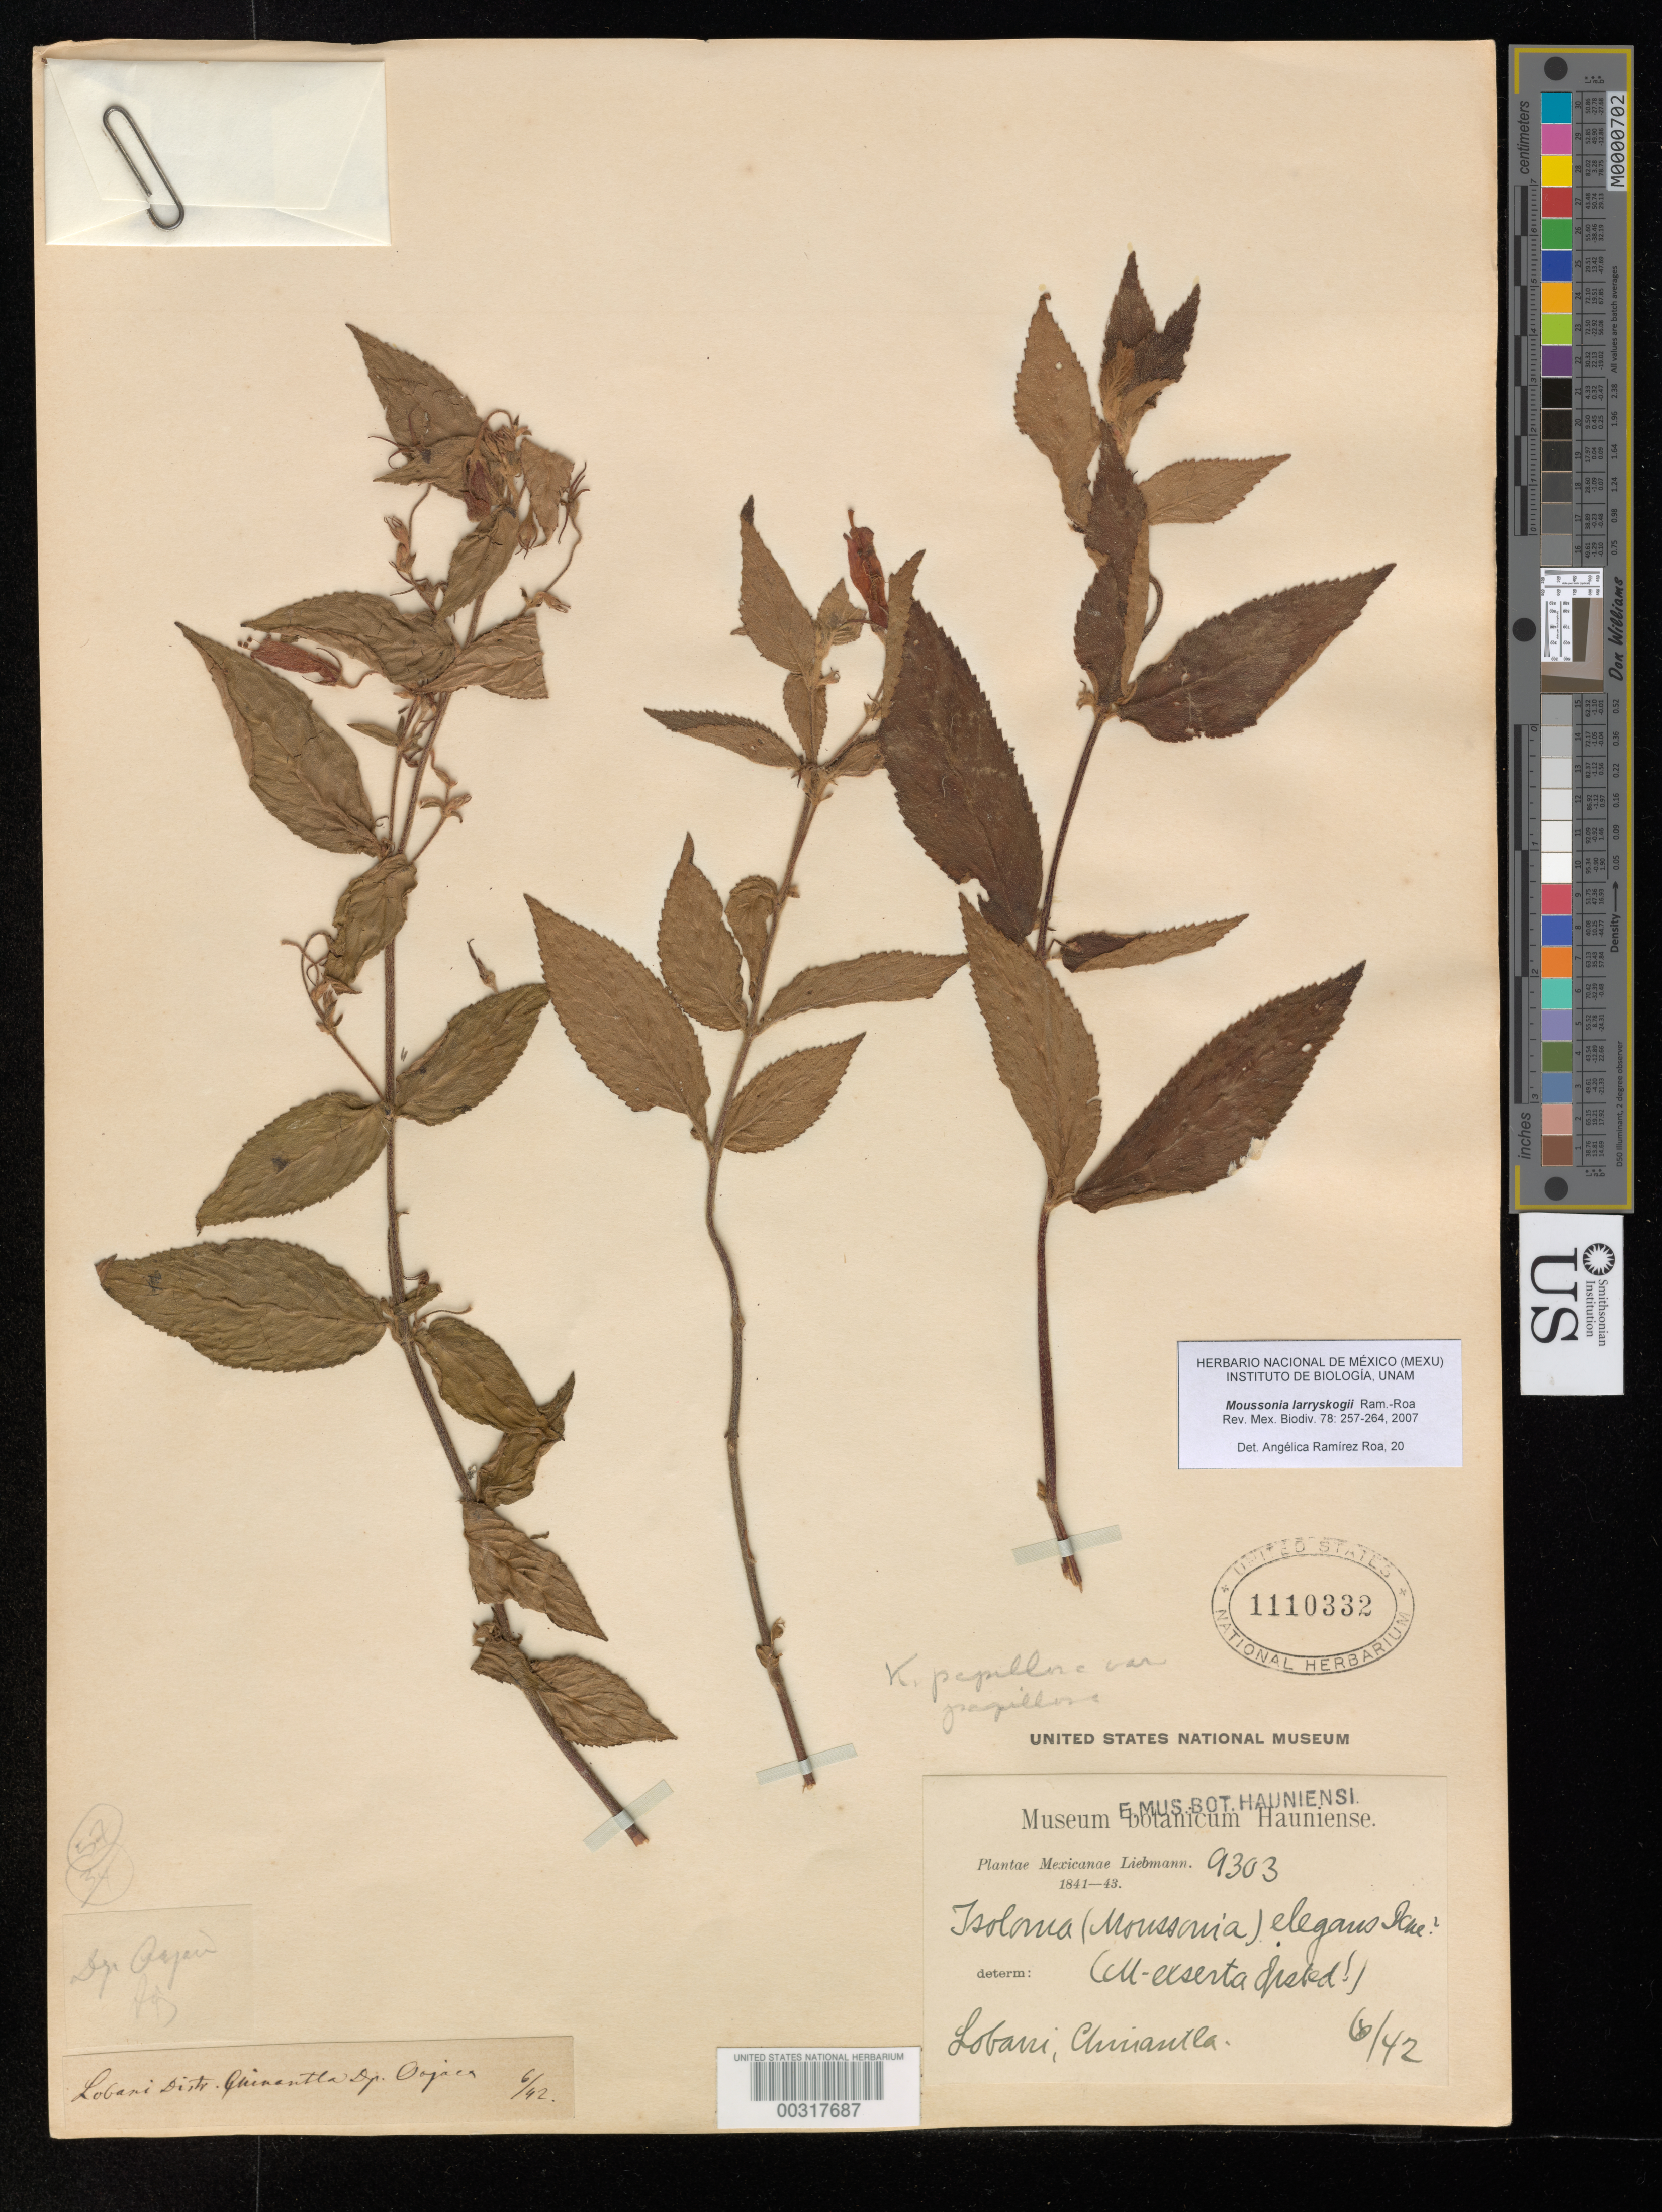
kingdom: Plantae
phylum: Tracheophyta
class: Magnoliopsida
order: Lamiales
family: Gesneriaceae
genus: Moussonia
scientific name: Moussonia larryskogii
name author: Ram.-Roa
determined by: Ramírez-Roa, A.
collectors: F. M. Liebmann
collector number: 9303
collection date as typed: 1841-43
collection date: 1841/1843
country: Mexico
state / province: Oaxaca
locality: Lobani, Chinantla Dist, dp Oajaca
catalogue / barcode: US 1110332